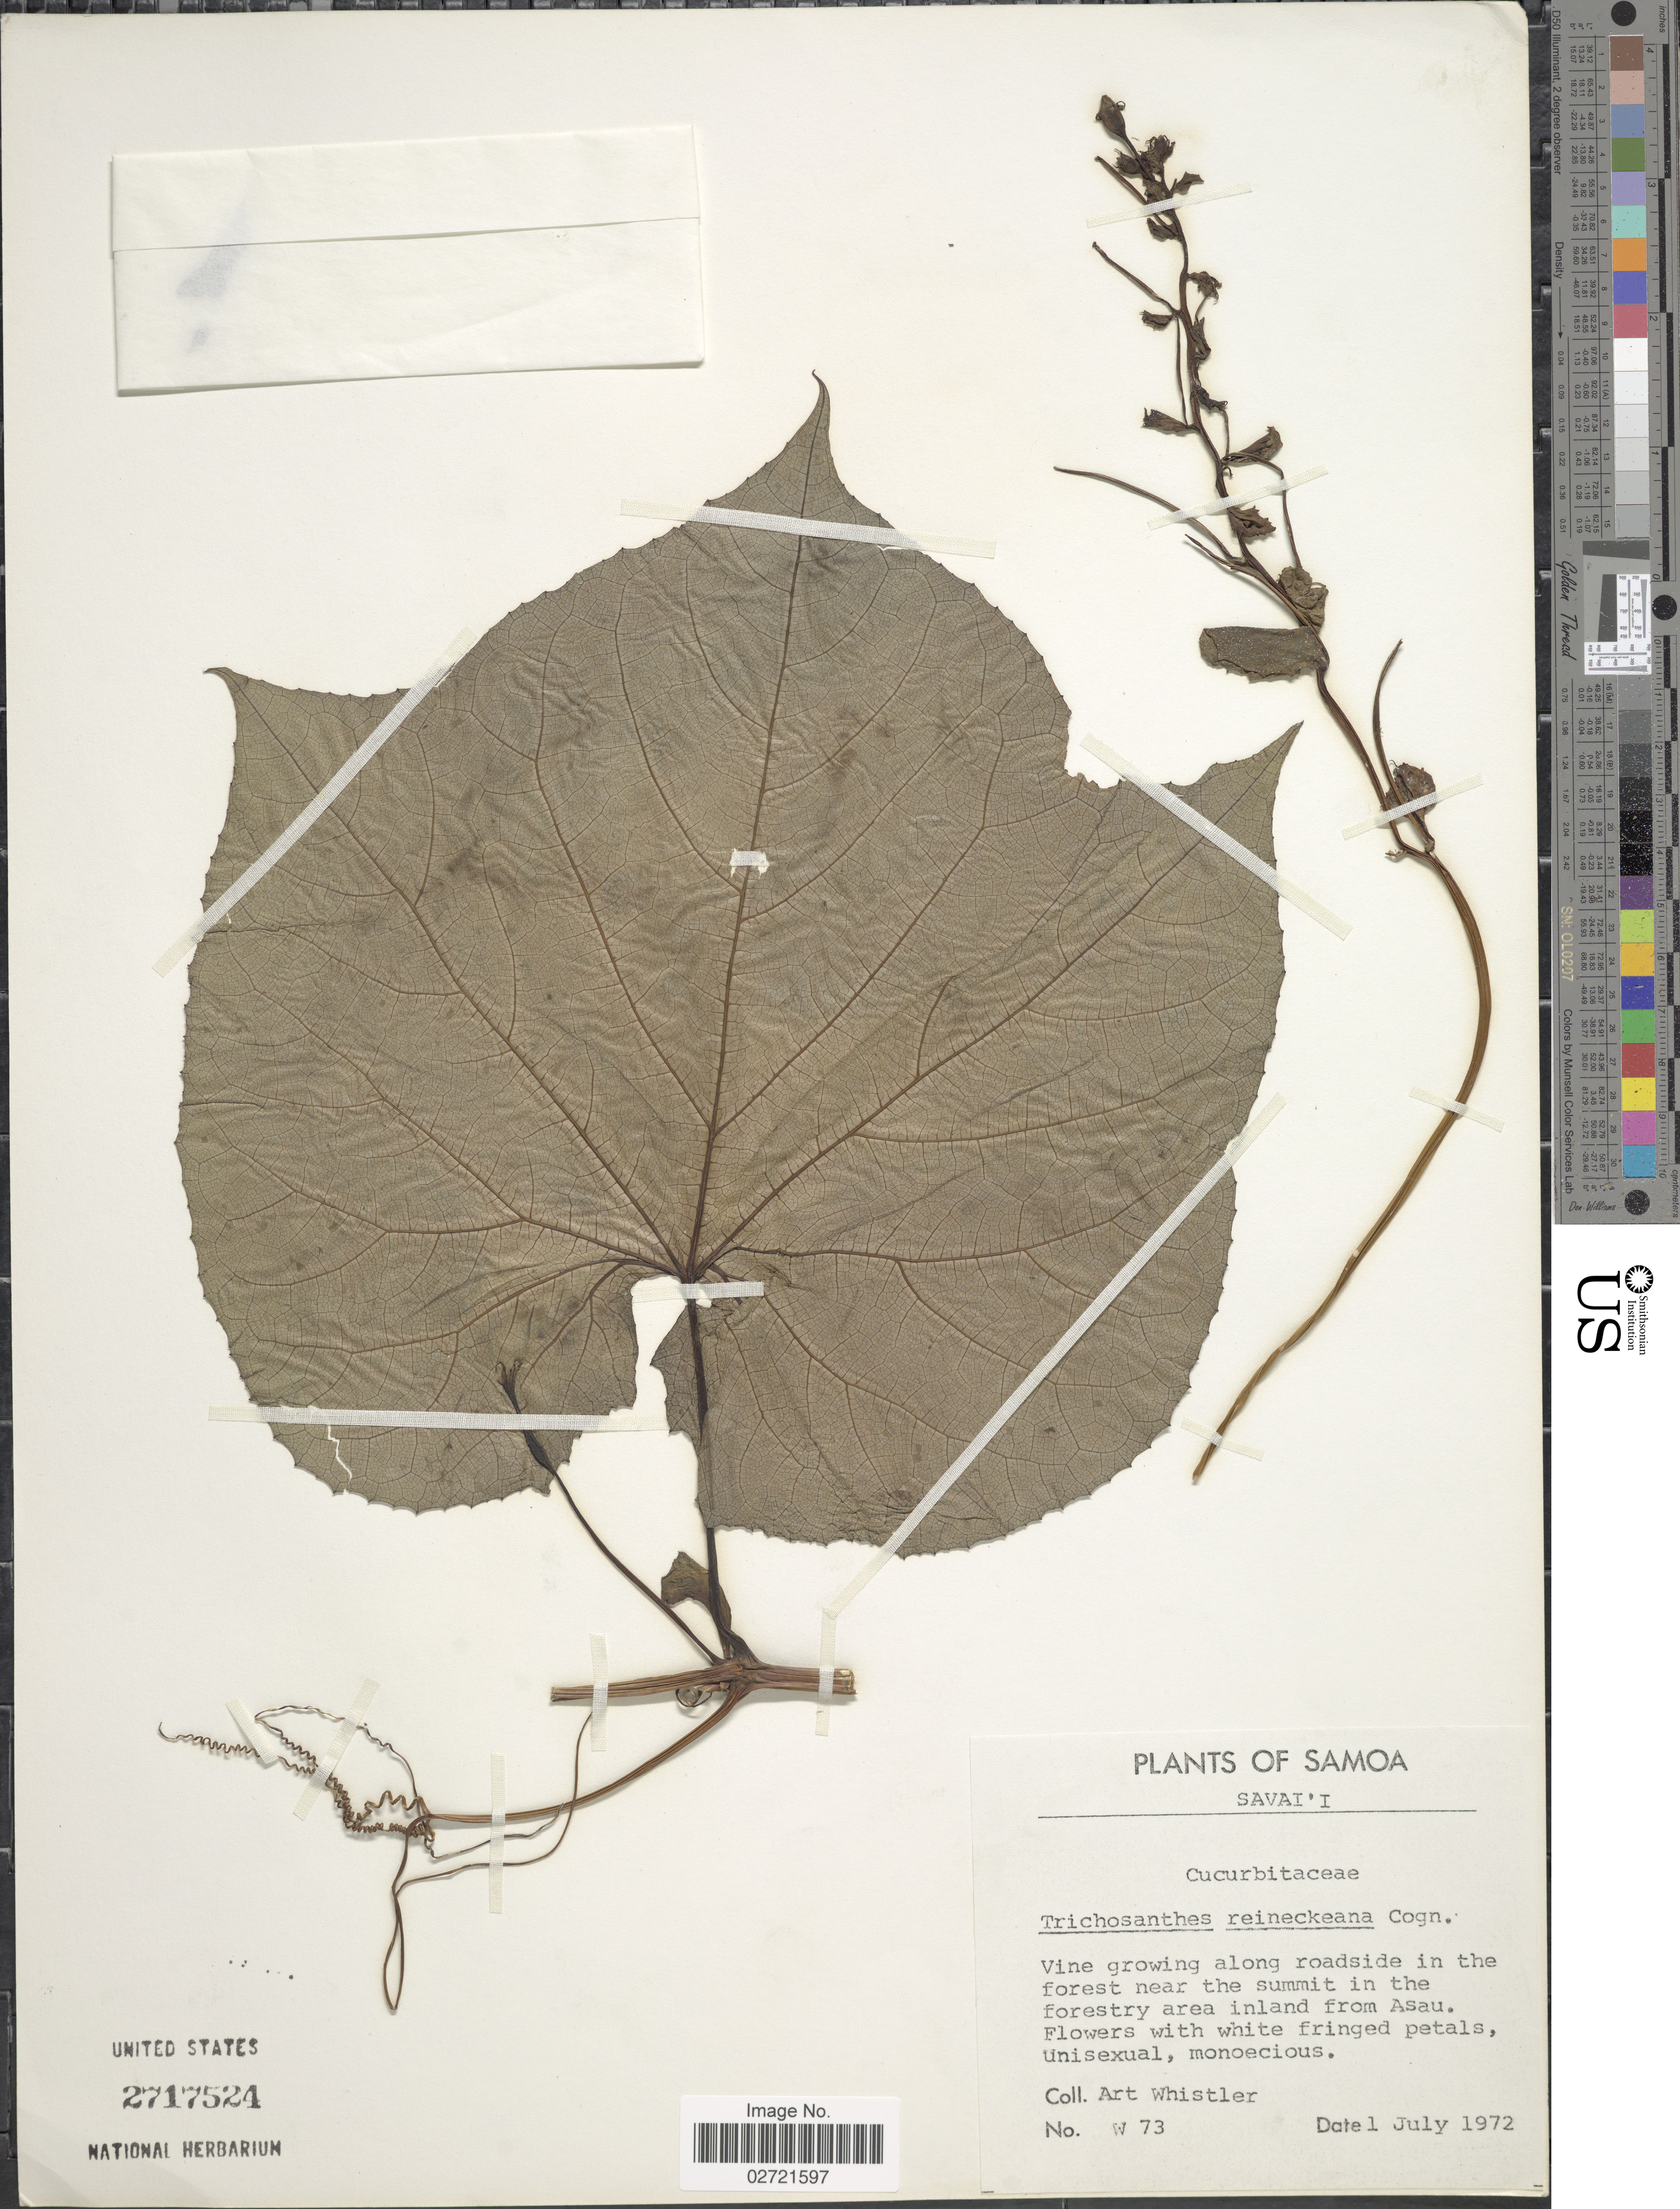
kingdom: Plantae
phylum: Tracheophyta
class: Magnoliopsida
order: Cucurbitales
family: Cucurbitaceae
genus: Trichosanthes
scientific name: Trichosanthes reineckeana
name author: Cogn.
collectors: A. Whistler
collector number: W 73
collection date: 1972-07-01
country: Samoa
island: Savai'i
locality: Samoa, Savai'i, Vine growing along roadside in the forest near the summit in the forestry area inland from Asau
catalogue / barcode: US 2717524